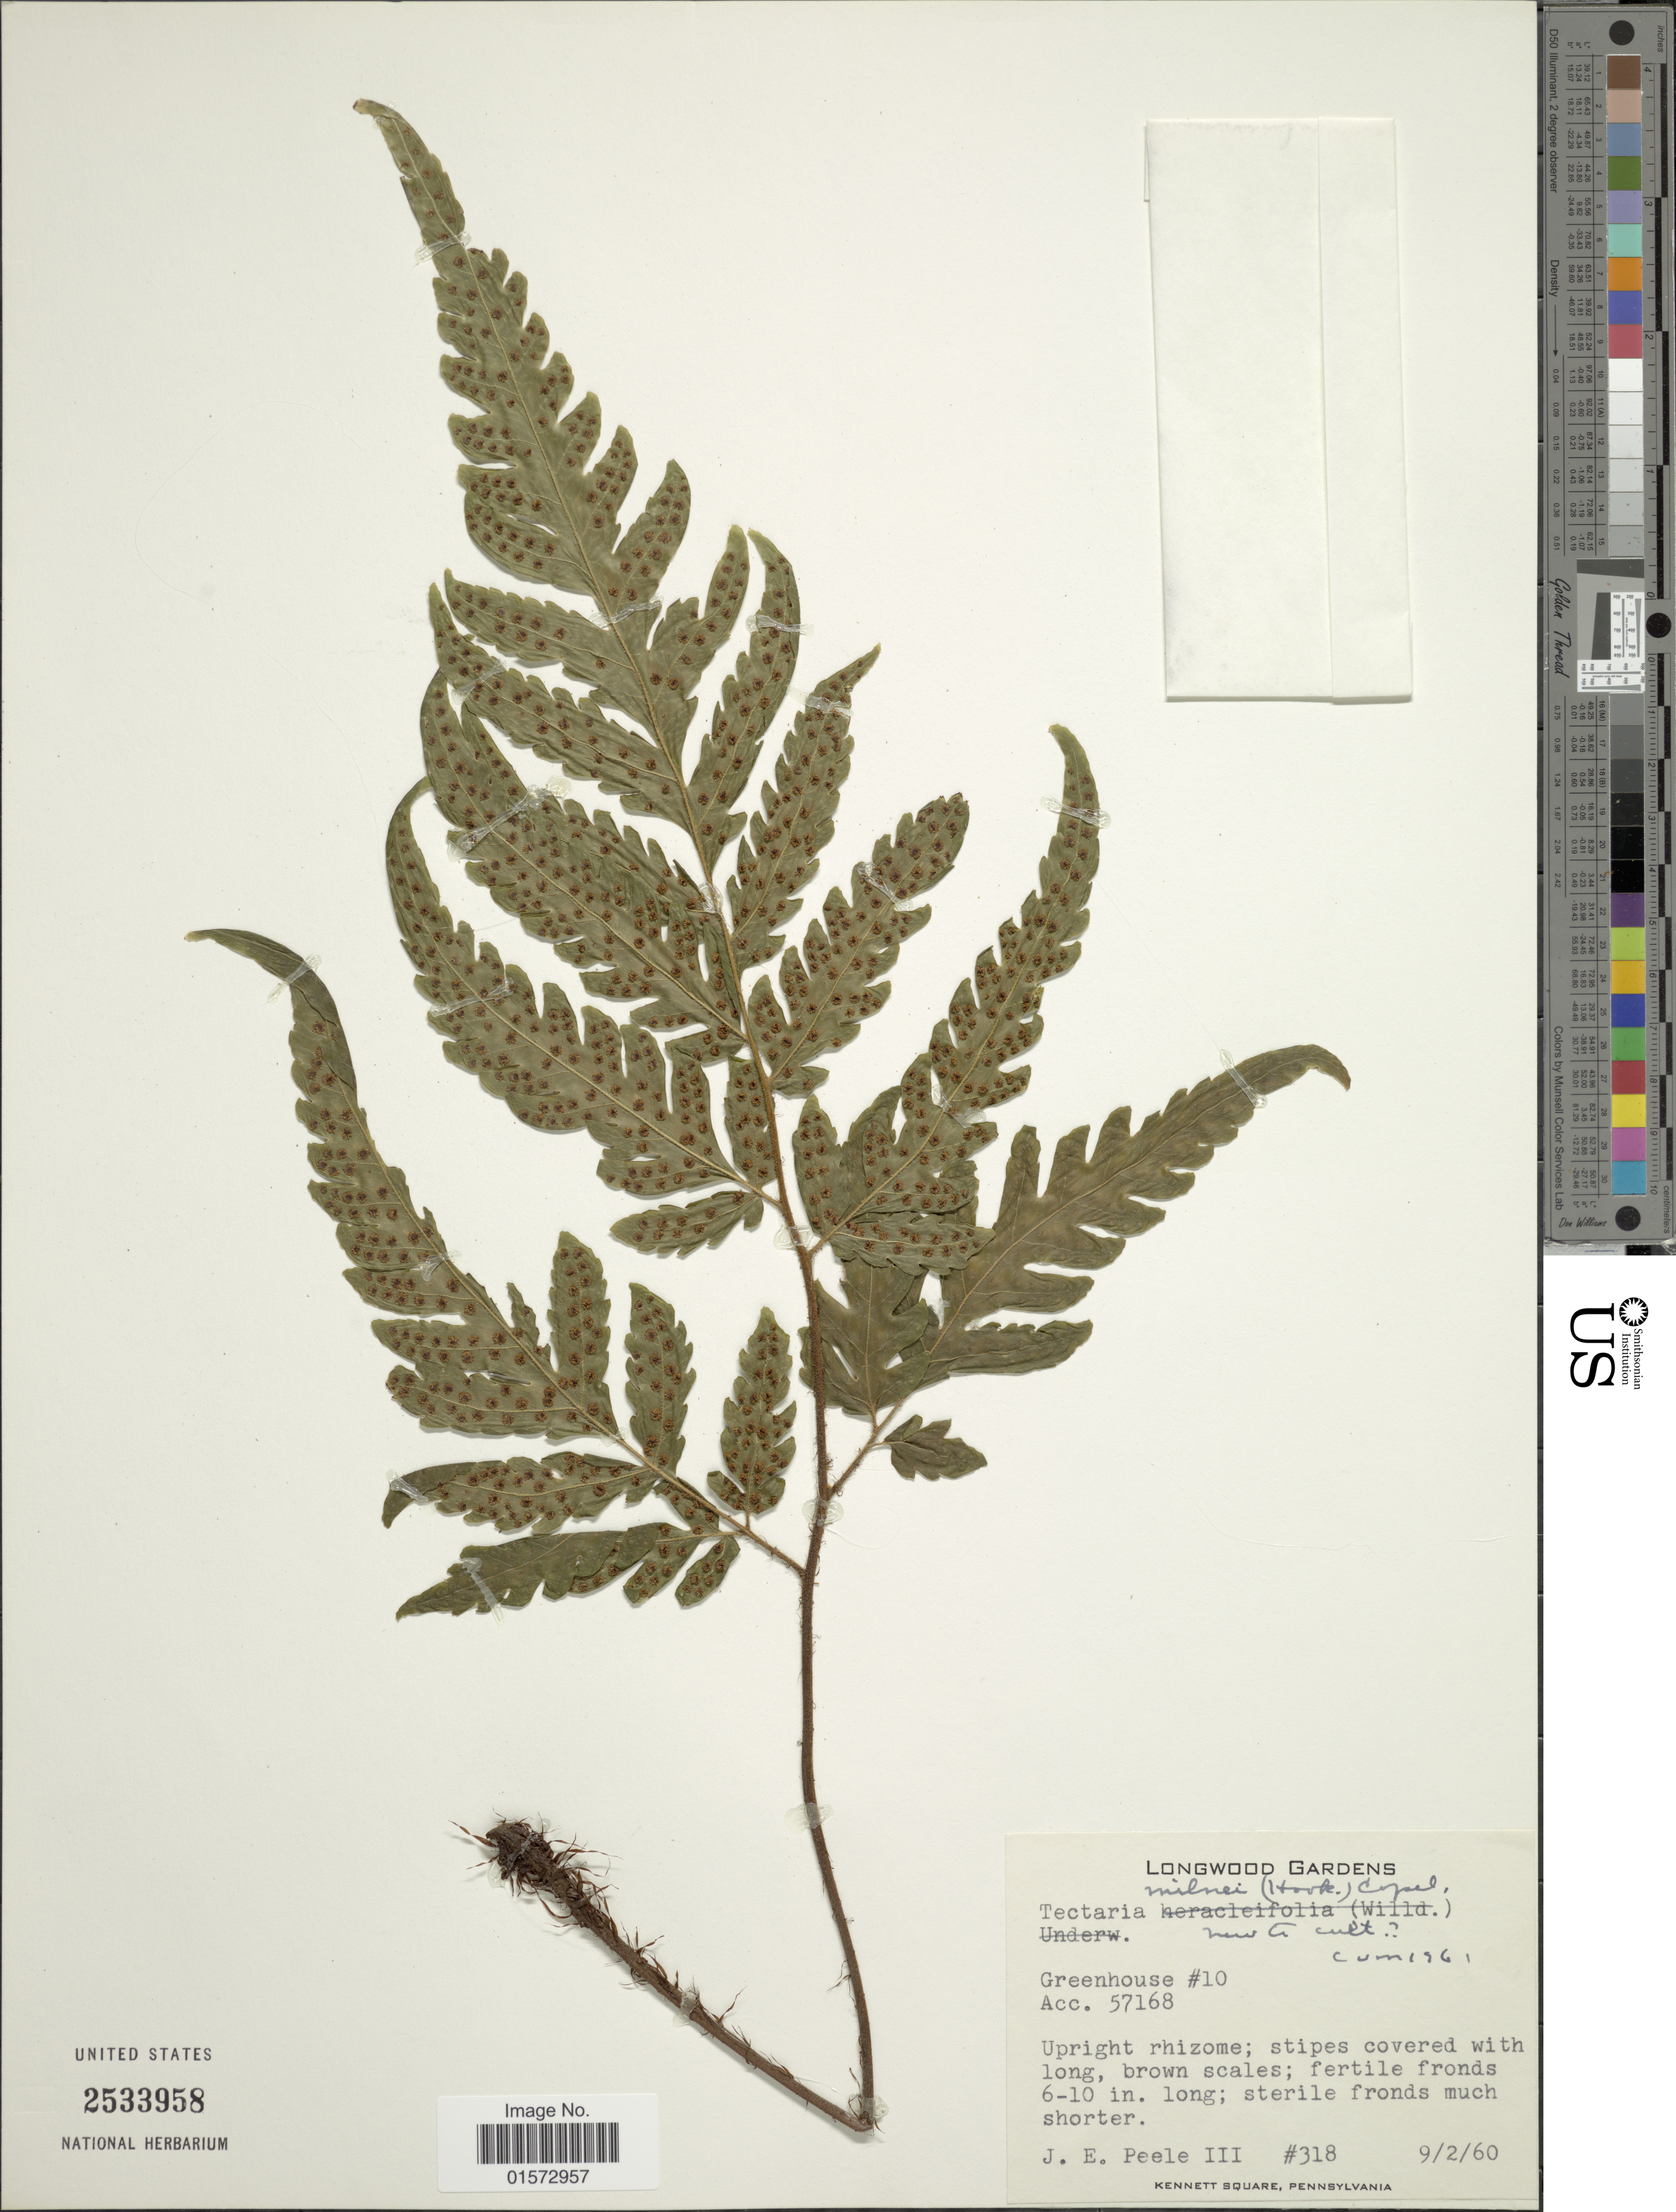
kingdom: Plantae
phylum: Tracheophyta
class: Polypodiopsida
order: Polypodiales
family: Tectariaceae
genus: Tectaria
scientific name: Tectaria milnei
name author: (Hook.) Copel.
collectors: J. Peele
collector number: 318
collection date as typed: Transcribed d/m/y: 9/2/60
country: United States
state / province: Pennsylvania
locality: Longwood Gardens, Greenhouse #10, Acc. 57168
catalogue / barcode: US 2533958